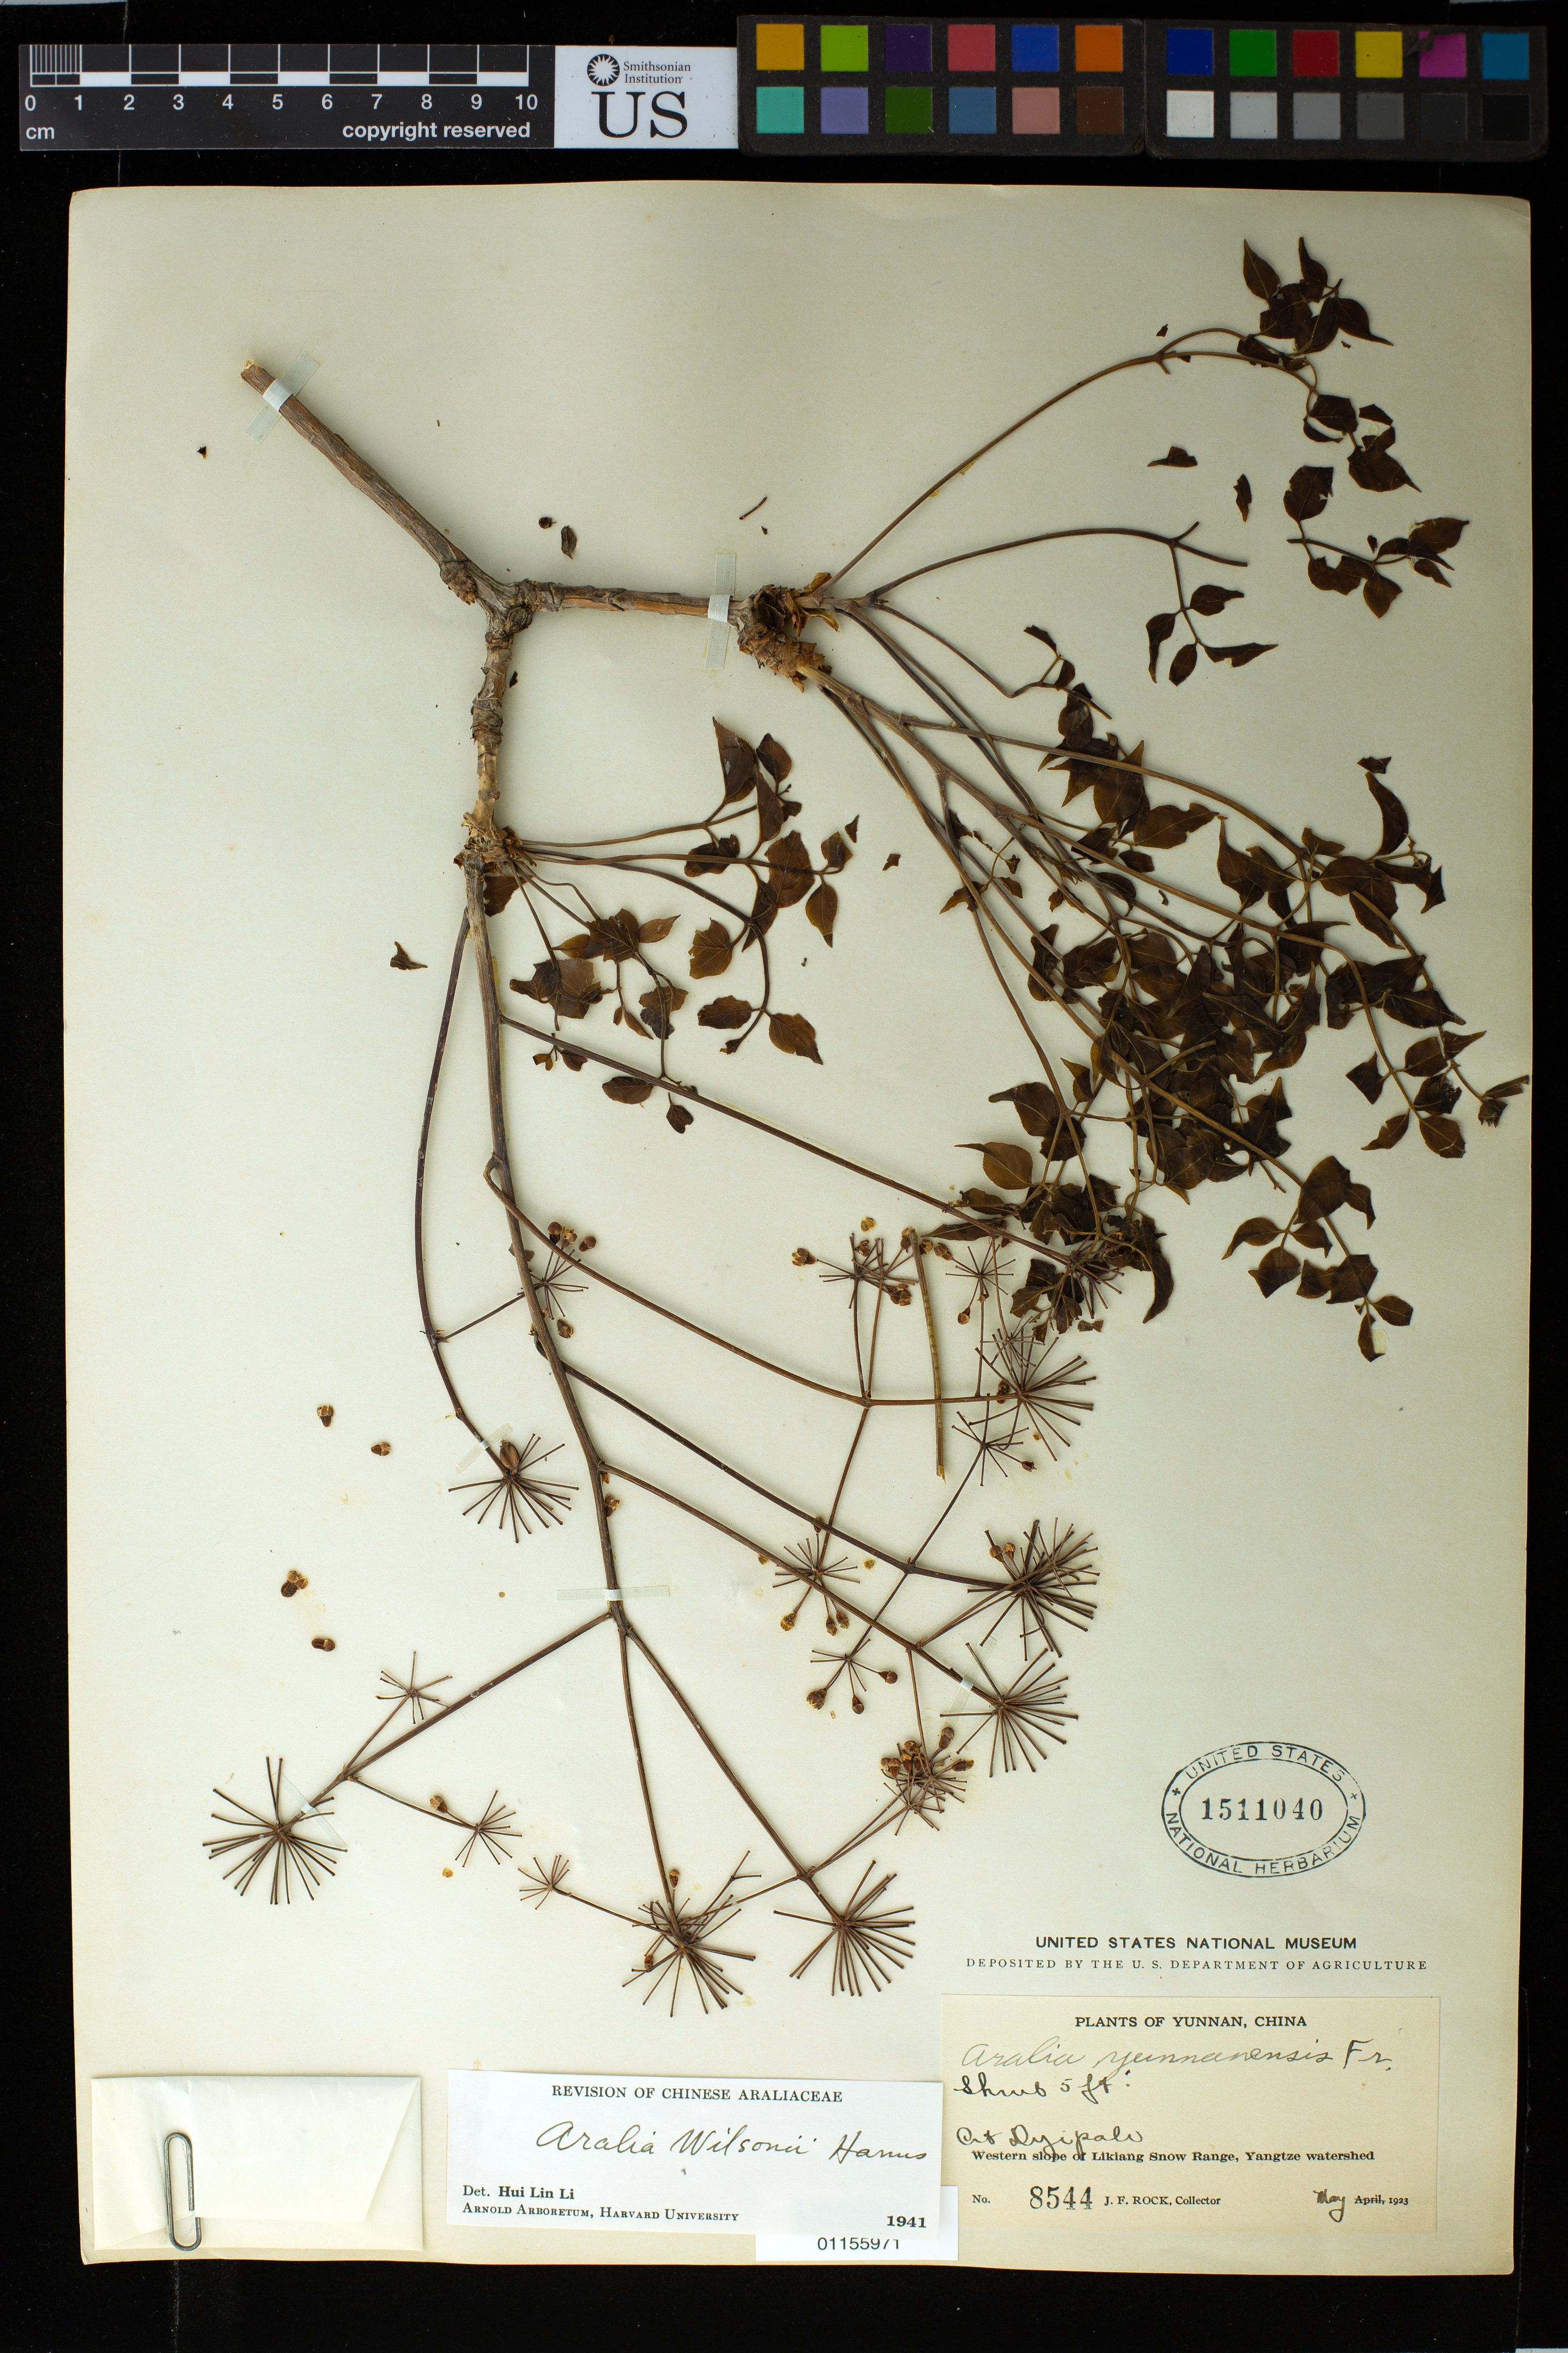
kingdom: Plantae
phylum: Tracheophyta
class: Magnoliopsida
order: Apiales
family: Araliaceae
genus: Aralia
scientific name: Aralia wilsonii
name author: Harms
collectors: J. F. Rock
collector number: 8544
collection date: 1923-05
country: China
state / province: Yunnan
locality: Western slope of Likiang Snow Range, Yangtze watershed.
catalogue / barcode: US 1511040